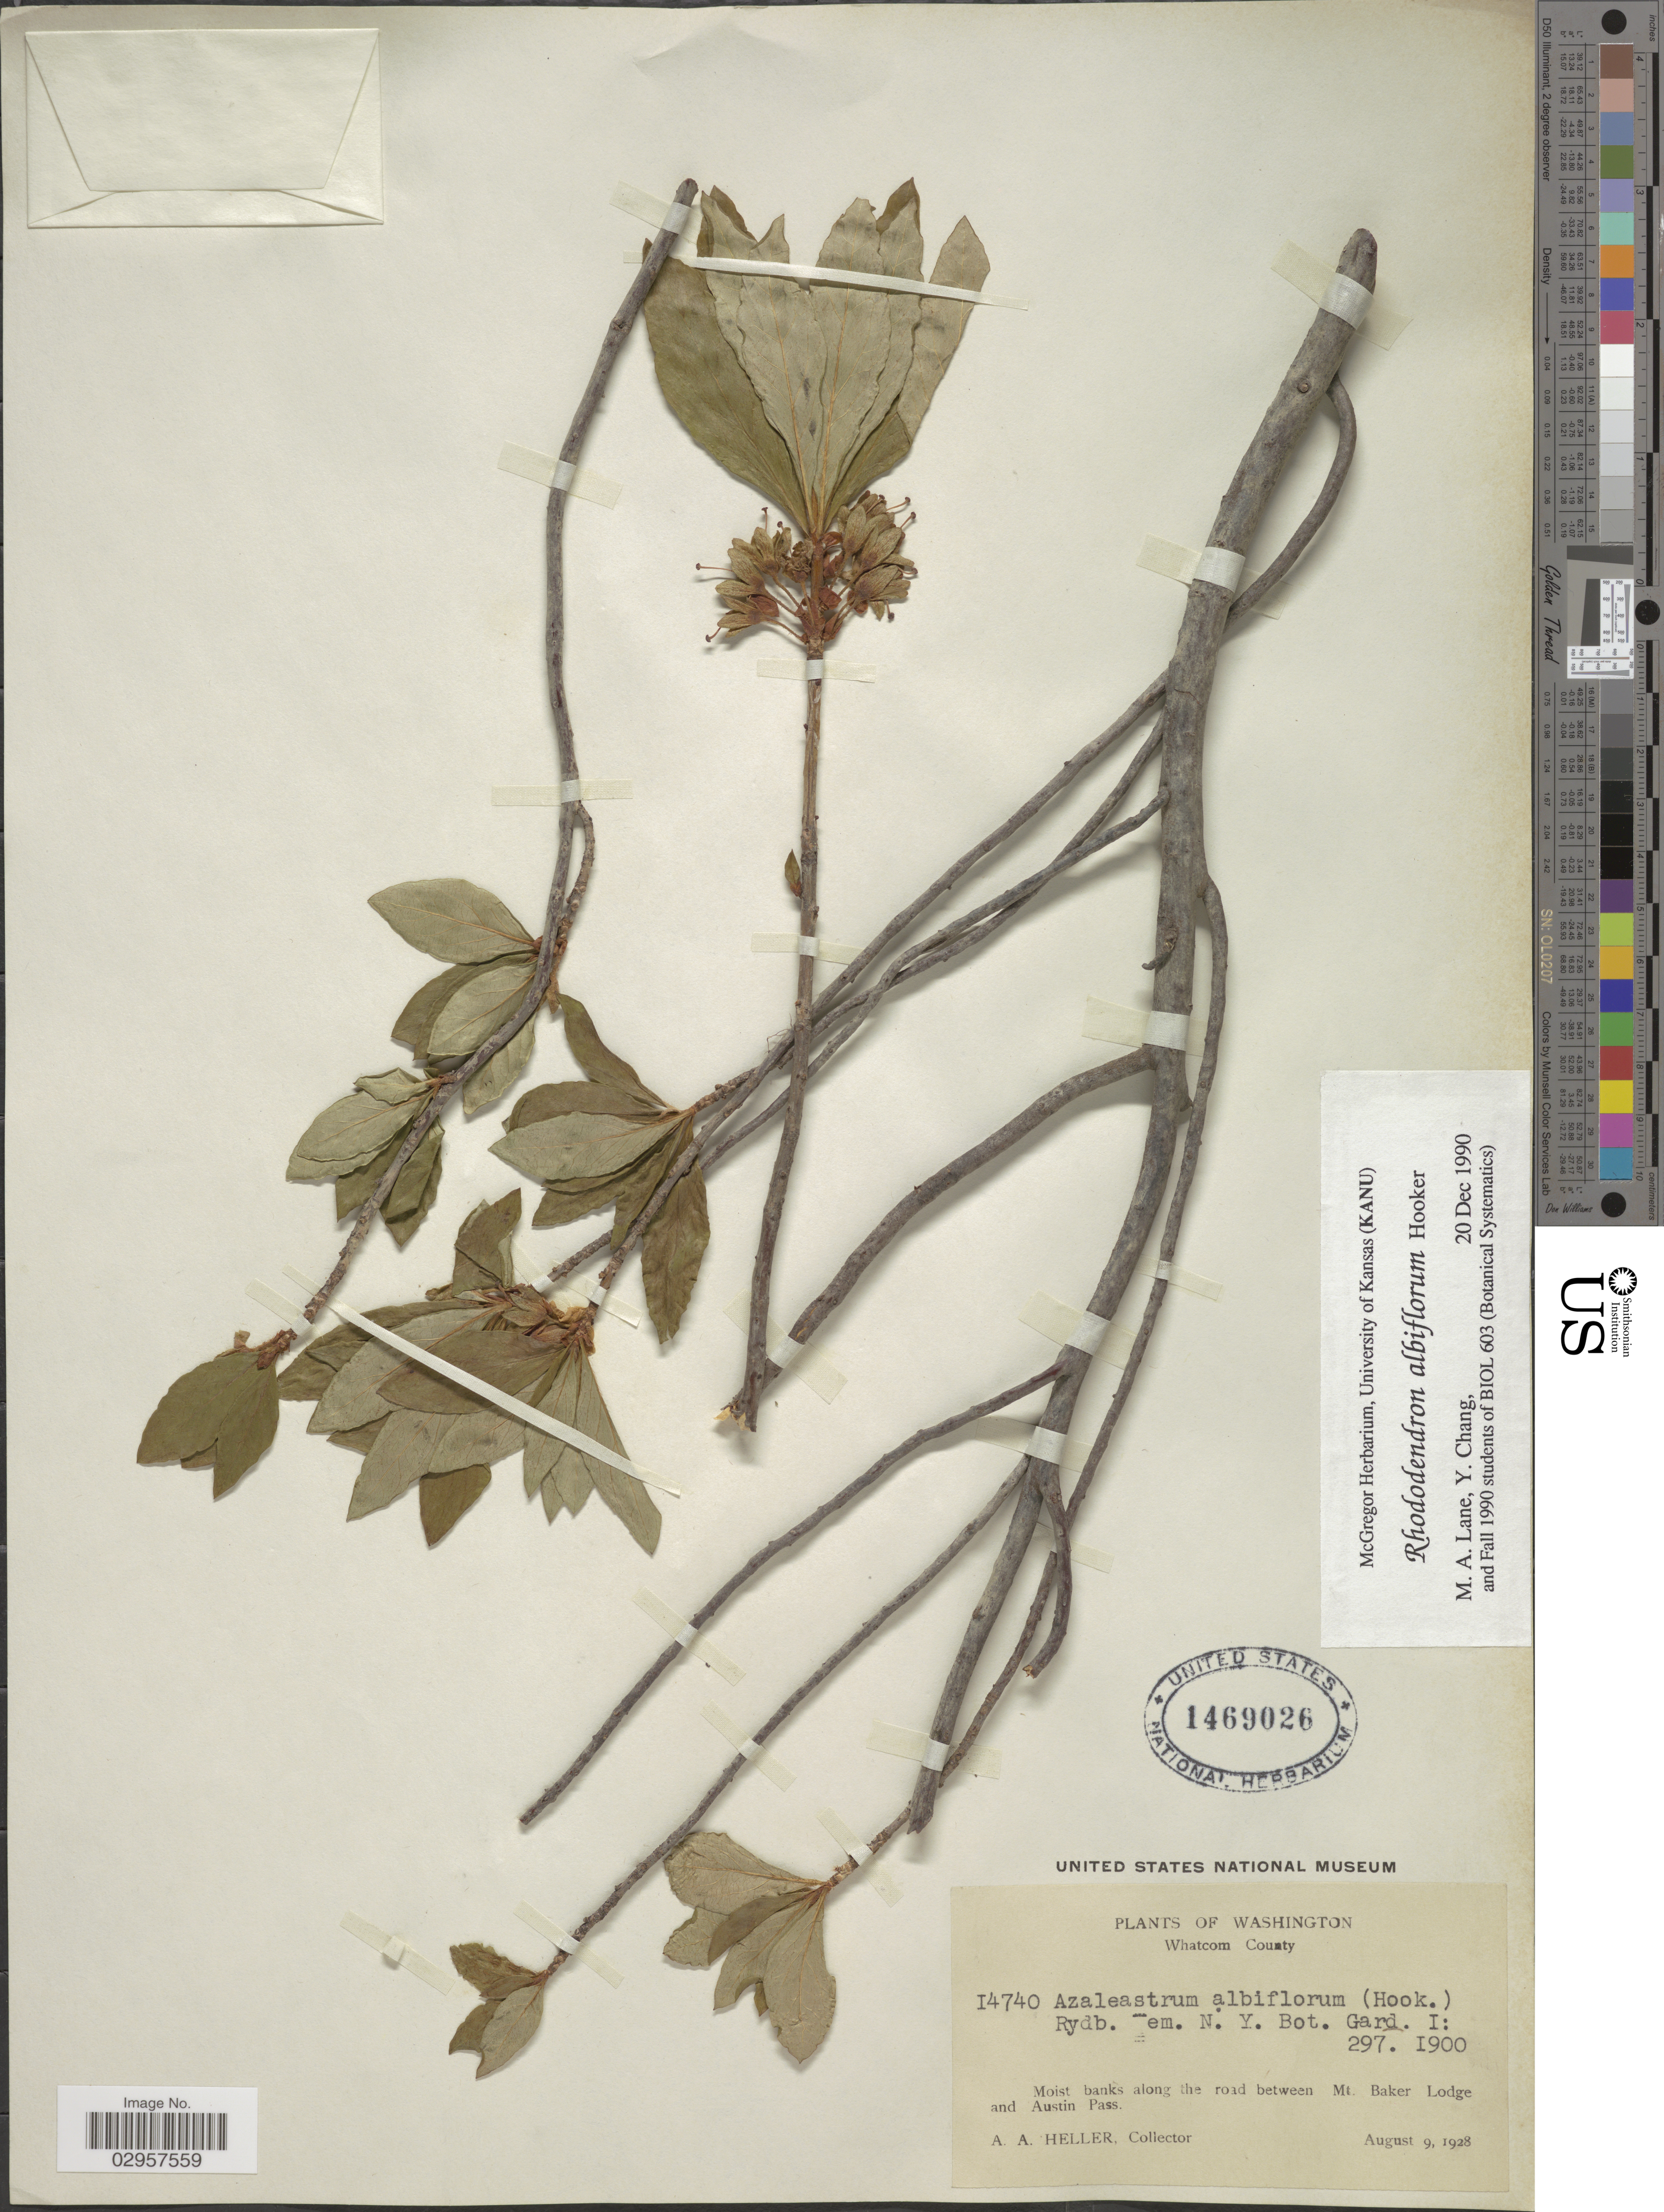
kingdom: Plantae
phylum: Tracheophyta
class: Magnoliopsida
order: Ericales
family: Ericaceae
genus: Rhododendron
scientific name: Rhododendron albiflorum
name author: Hook.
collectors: A. A. Heller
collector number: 14740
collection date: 1928-08-09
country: United States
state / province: Washington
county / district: Whatcom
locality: Whatcom County. Moist banks along the road between Mt. Baker Lodge and Austin Pass.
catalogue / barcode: US 1469026